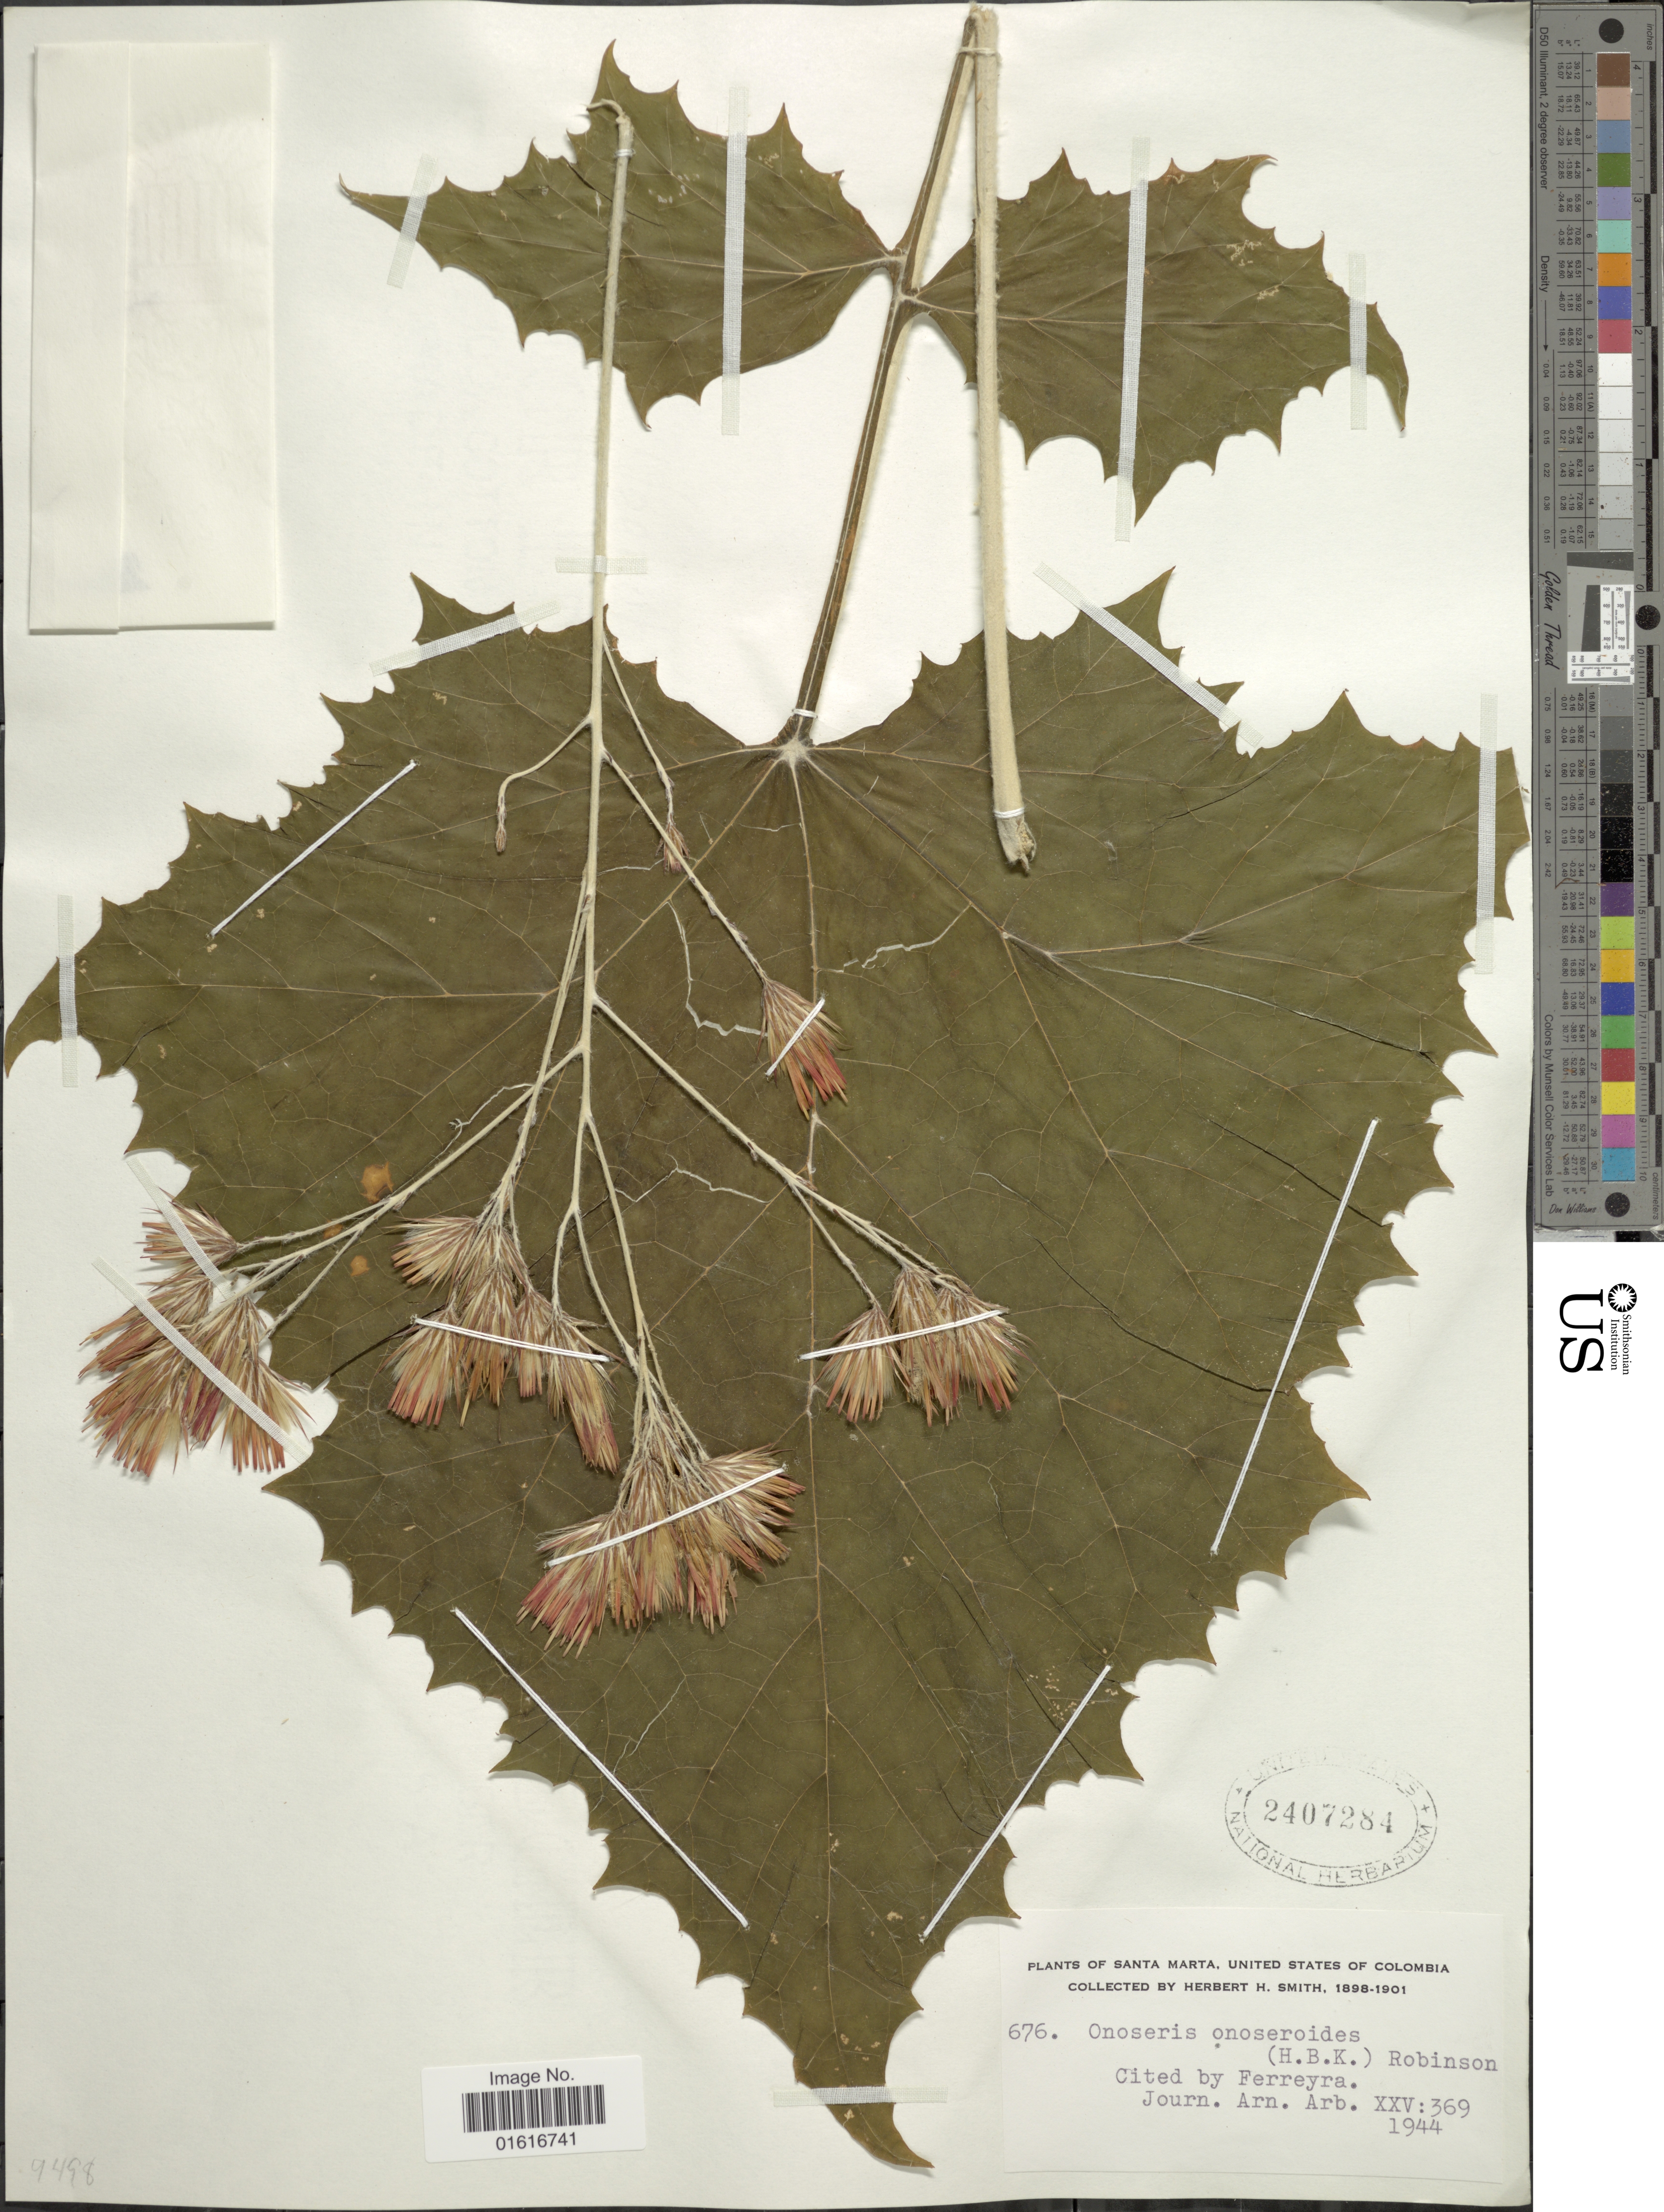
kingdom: Plantae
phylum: Tracheophyta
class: Magnoliopsida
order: Asterales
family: Asteraceae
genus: Onoseris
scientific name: Onoseris onoseroides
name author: (Kunth) B.L. Rob.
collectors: Herbert H. Smith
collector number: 676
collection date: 1898/1901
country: Colombia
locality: Santa Marta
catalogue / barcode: US 2407284